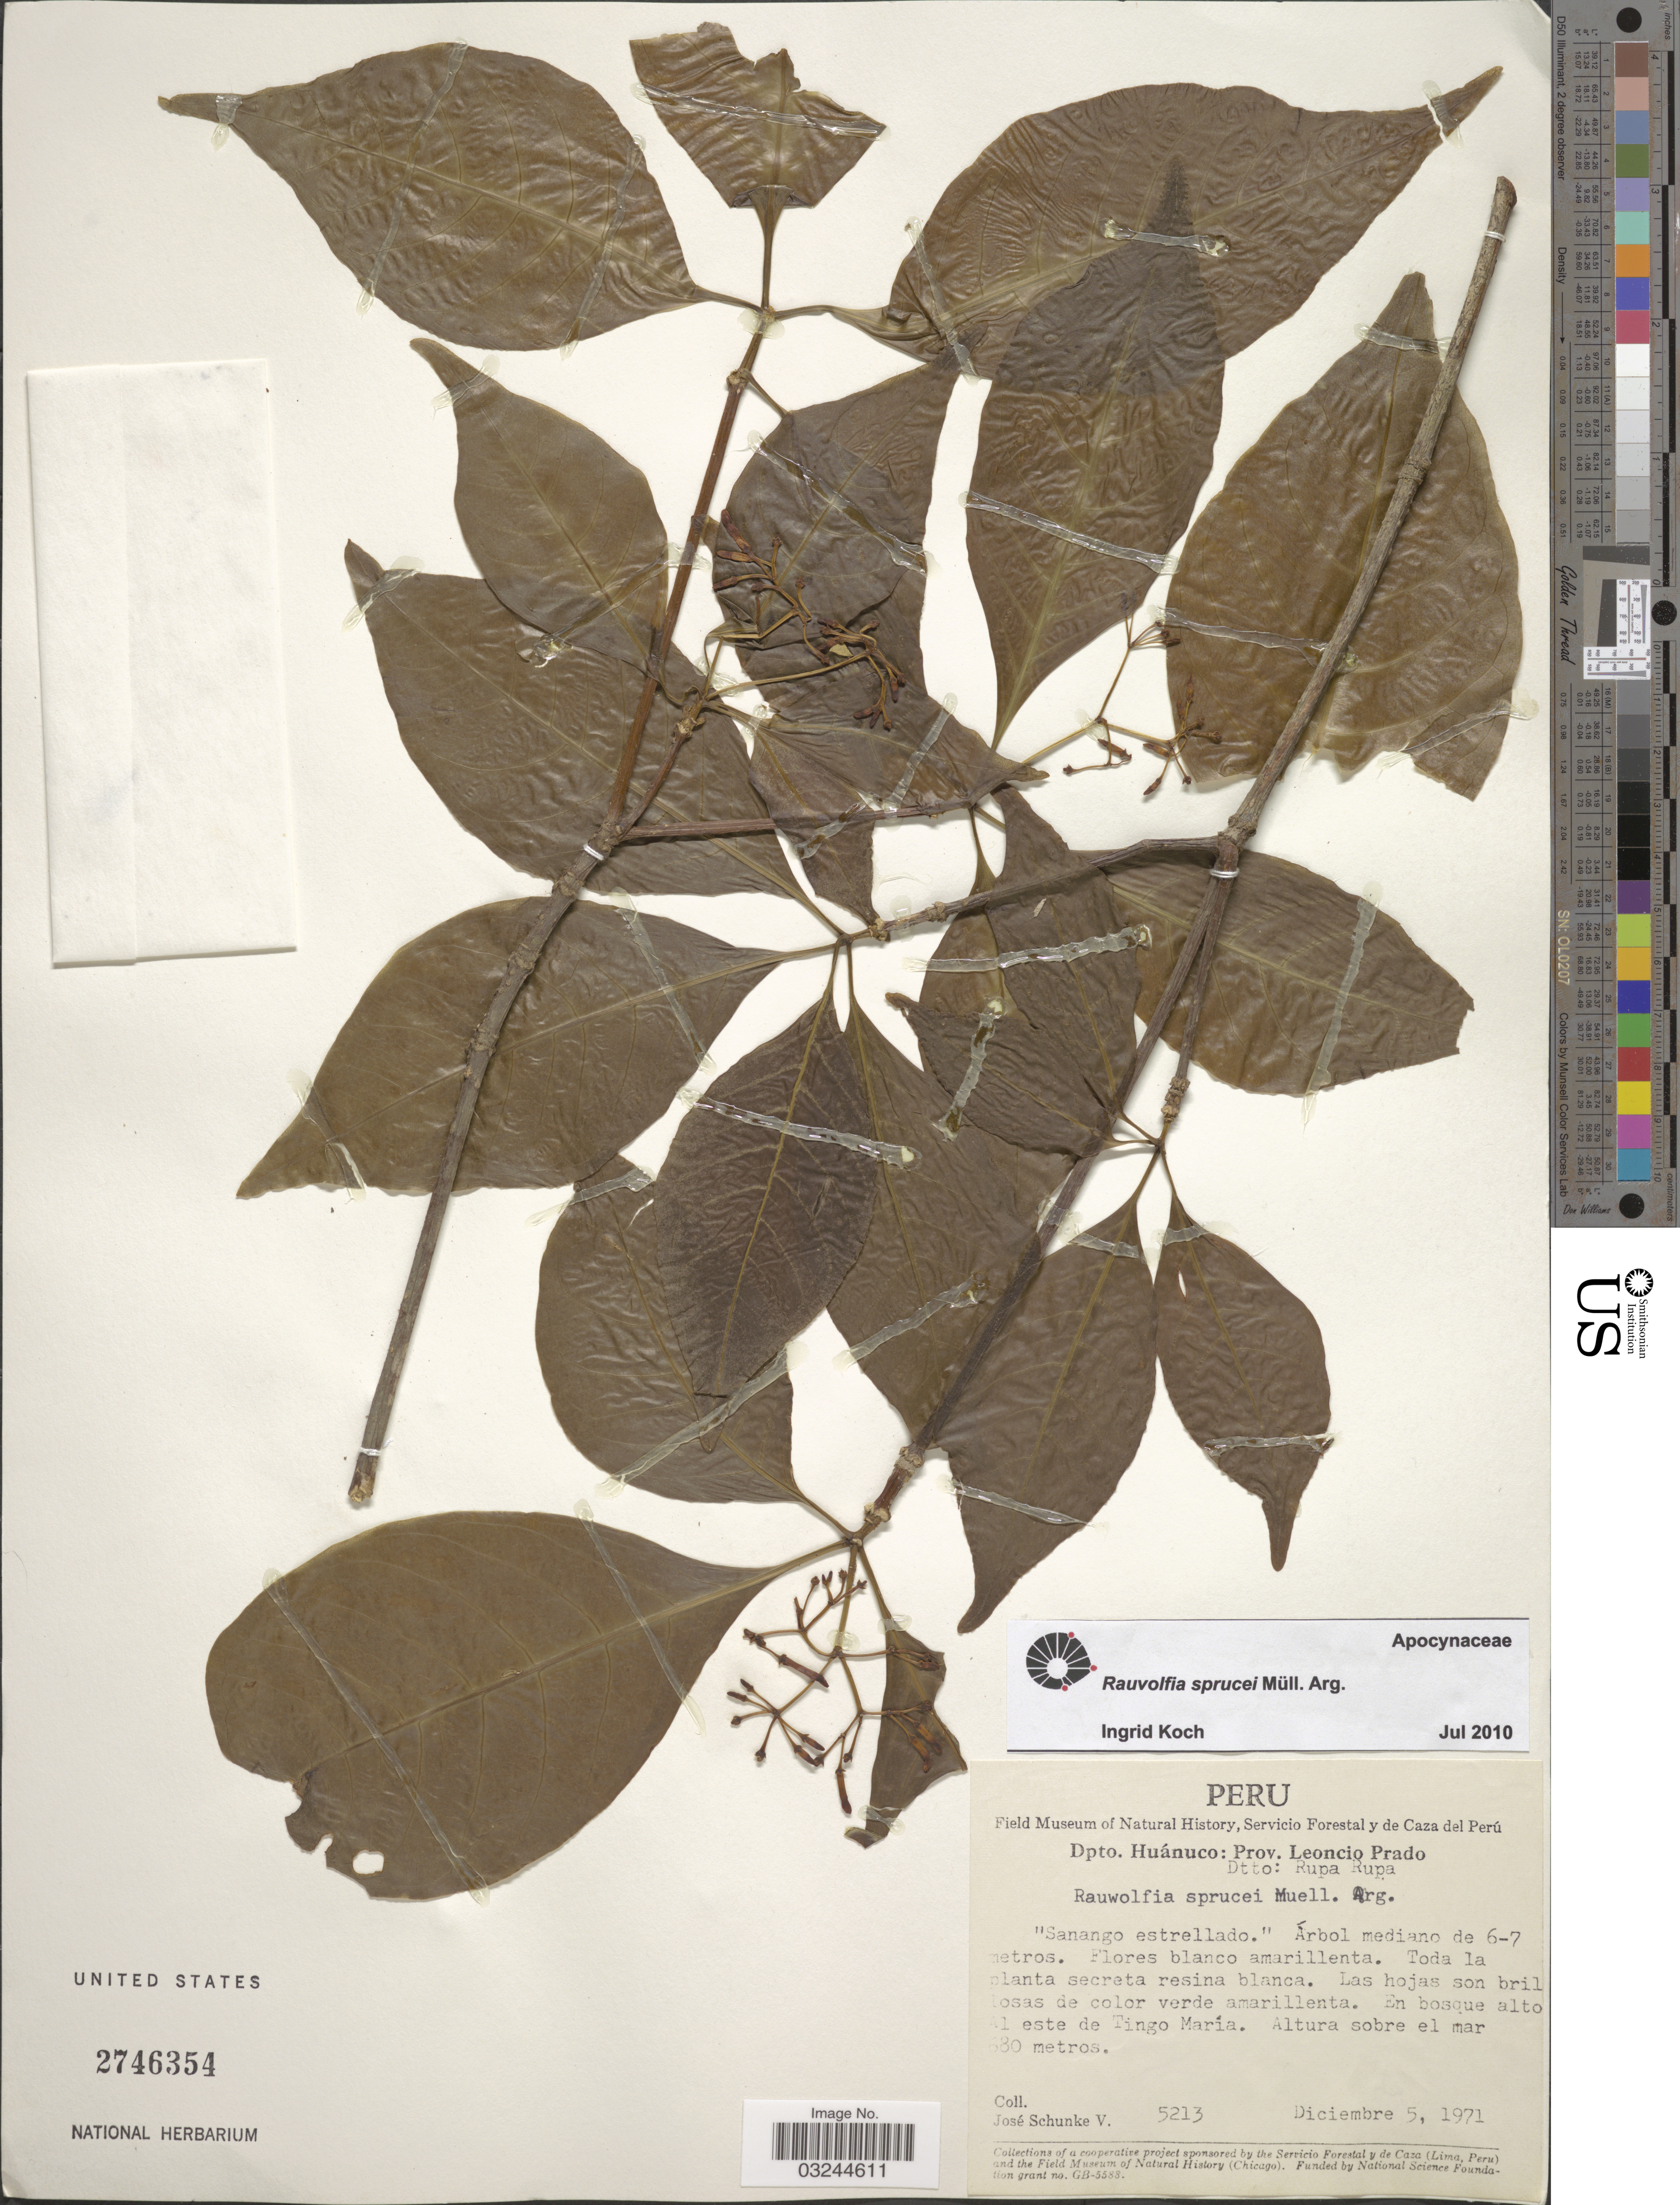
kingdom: Plantae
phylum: Tracheophyta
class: Magnoliopsida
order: Gentianales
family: Apocynaceae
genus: Rauvolfia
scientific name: Rauvolfia sprucei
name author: Müll. Arg.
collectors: J. Schunke Vigo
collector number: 5213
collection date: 1971-12-05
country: Peru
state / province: Huánuco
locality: Dpto. Huánuco: Prov. Leonicio Prado. Dtto: Rupa Rupa. En bosque alto Al este de Tingo María.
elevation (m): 680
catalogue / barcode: US 2746354